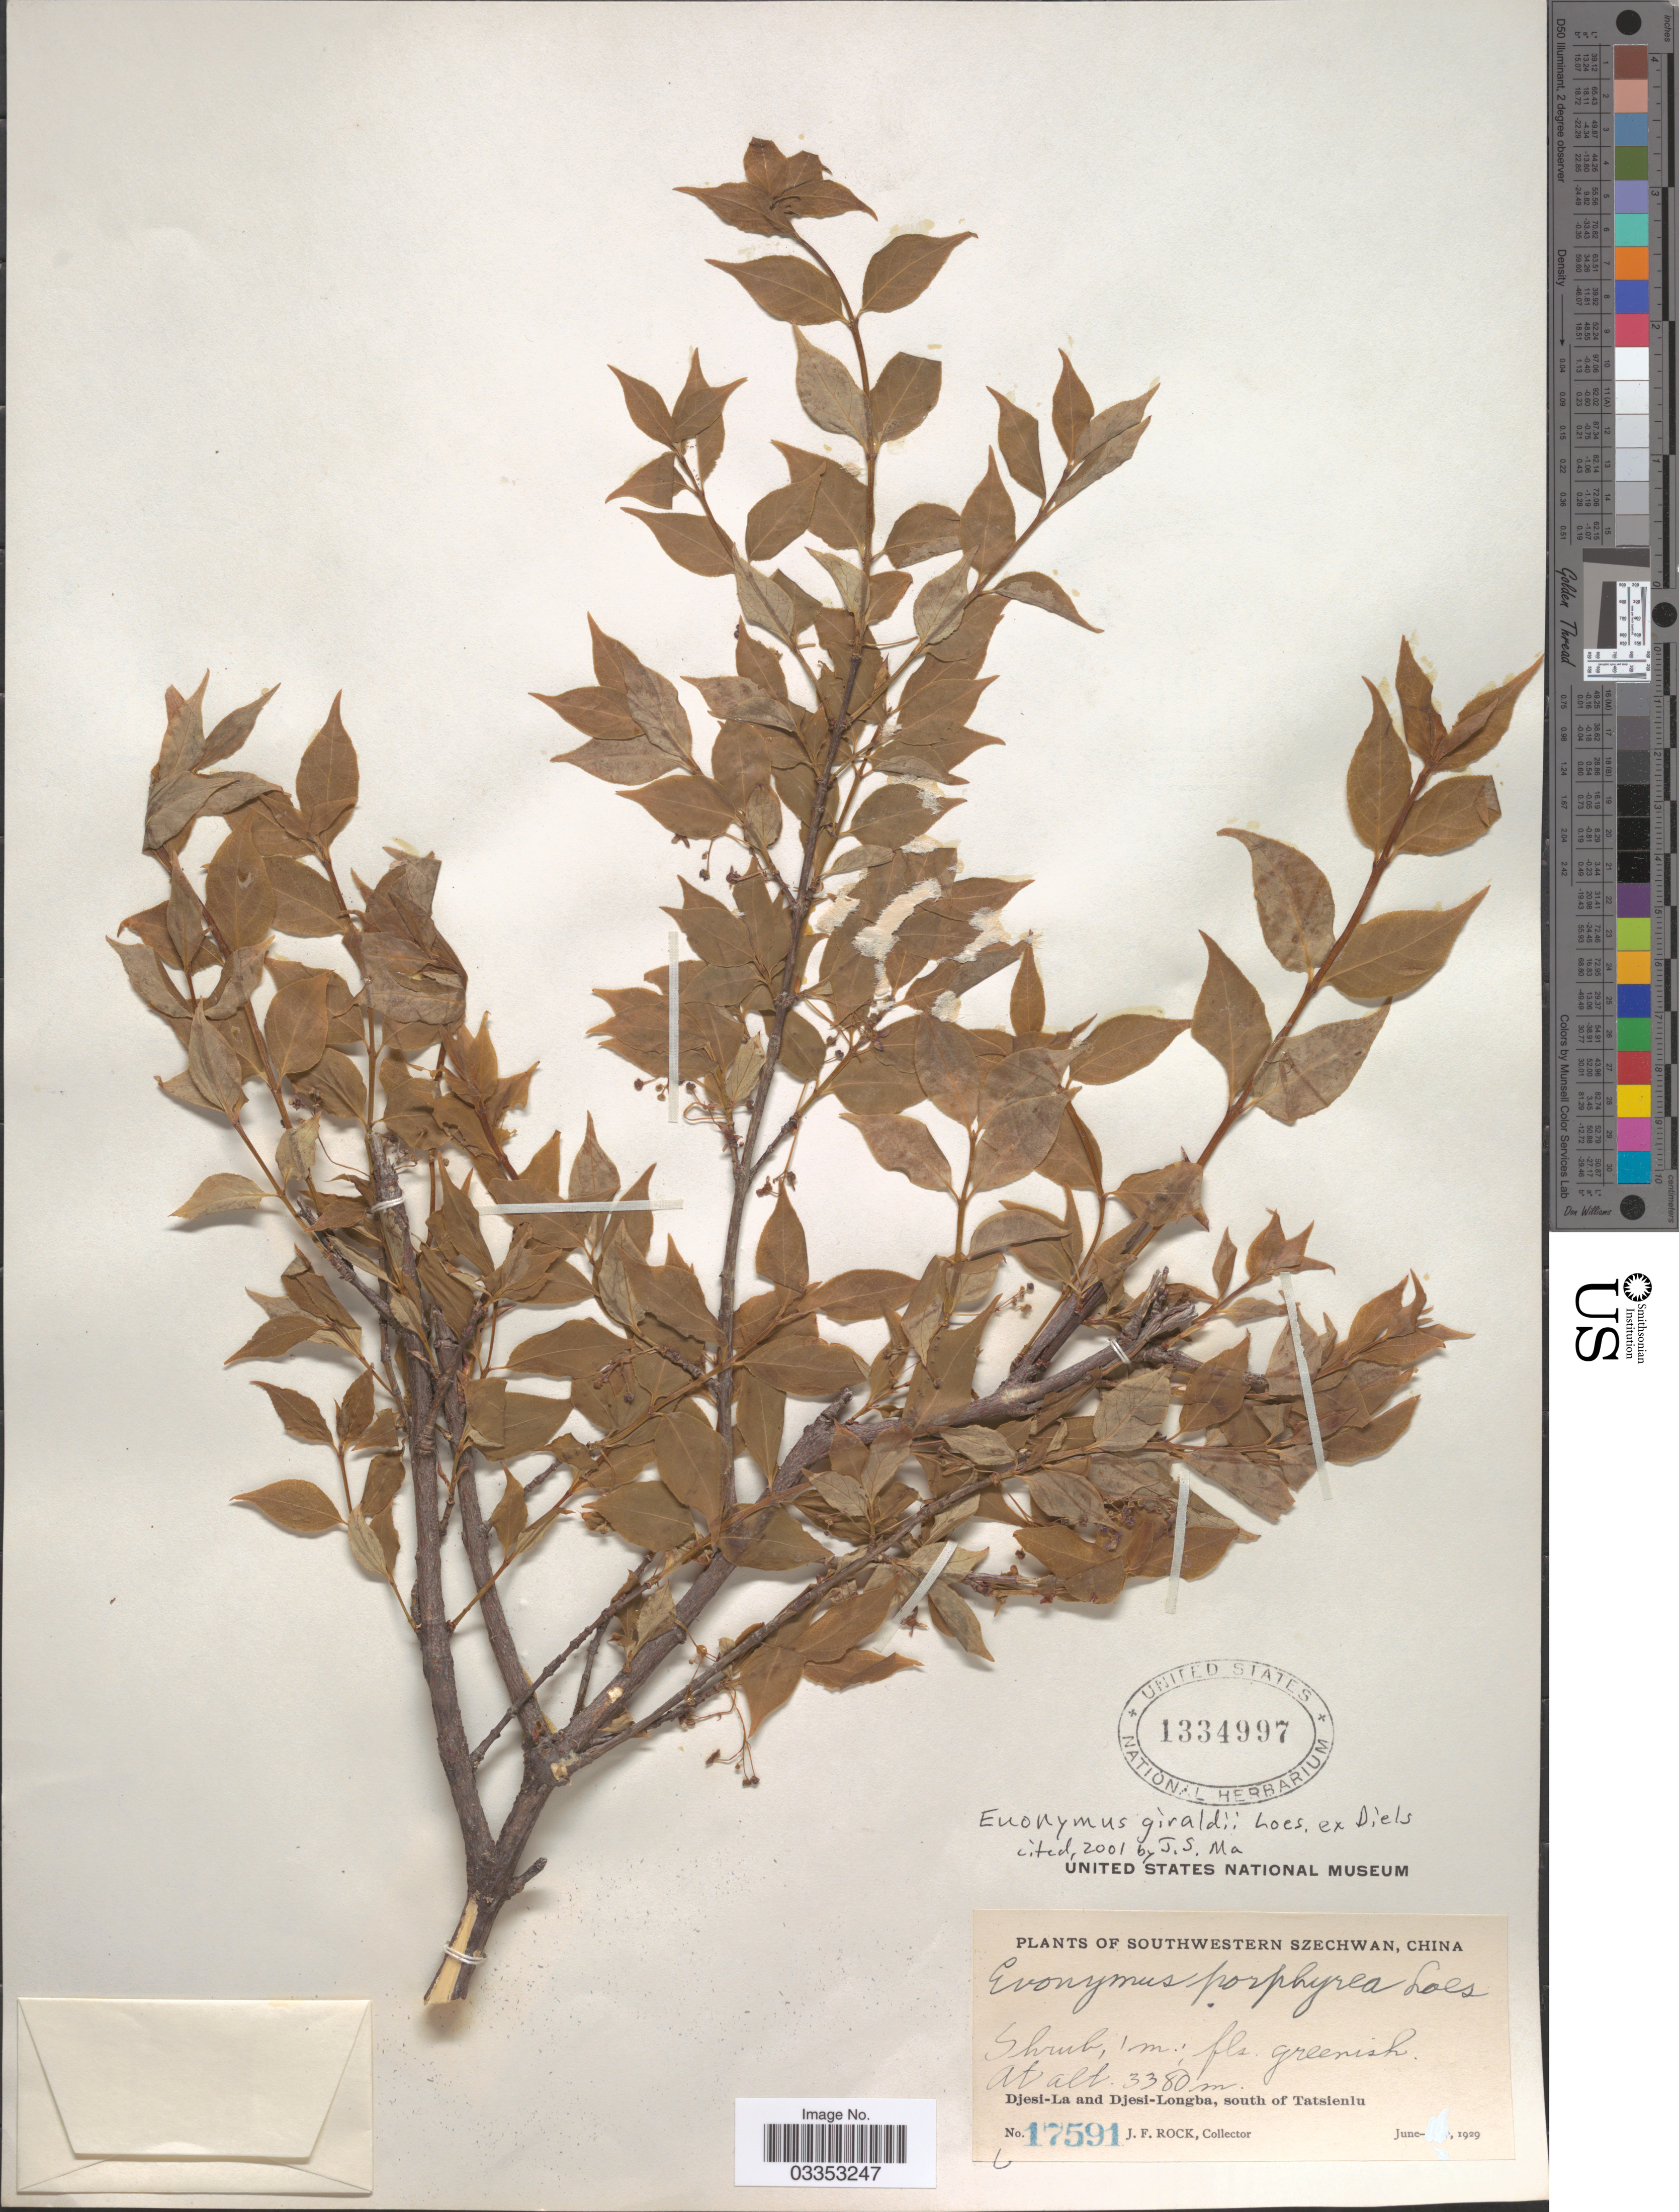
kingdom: Plantae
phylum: Tracheophyta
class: Magnoliopsida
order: Celastrales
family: Celastraceae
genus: Euonymus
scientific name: Euonymus giraldii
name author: Loes. ex Diels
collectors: J. Rock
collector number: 17591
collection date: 1929-06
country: China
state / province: Sichuan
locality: Southwestern Szechwan. Djesi-La and Djesi-Longba, south of Tatsienlu.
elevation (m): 3380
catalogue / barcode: US 1334997